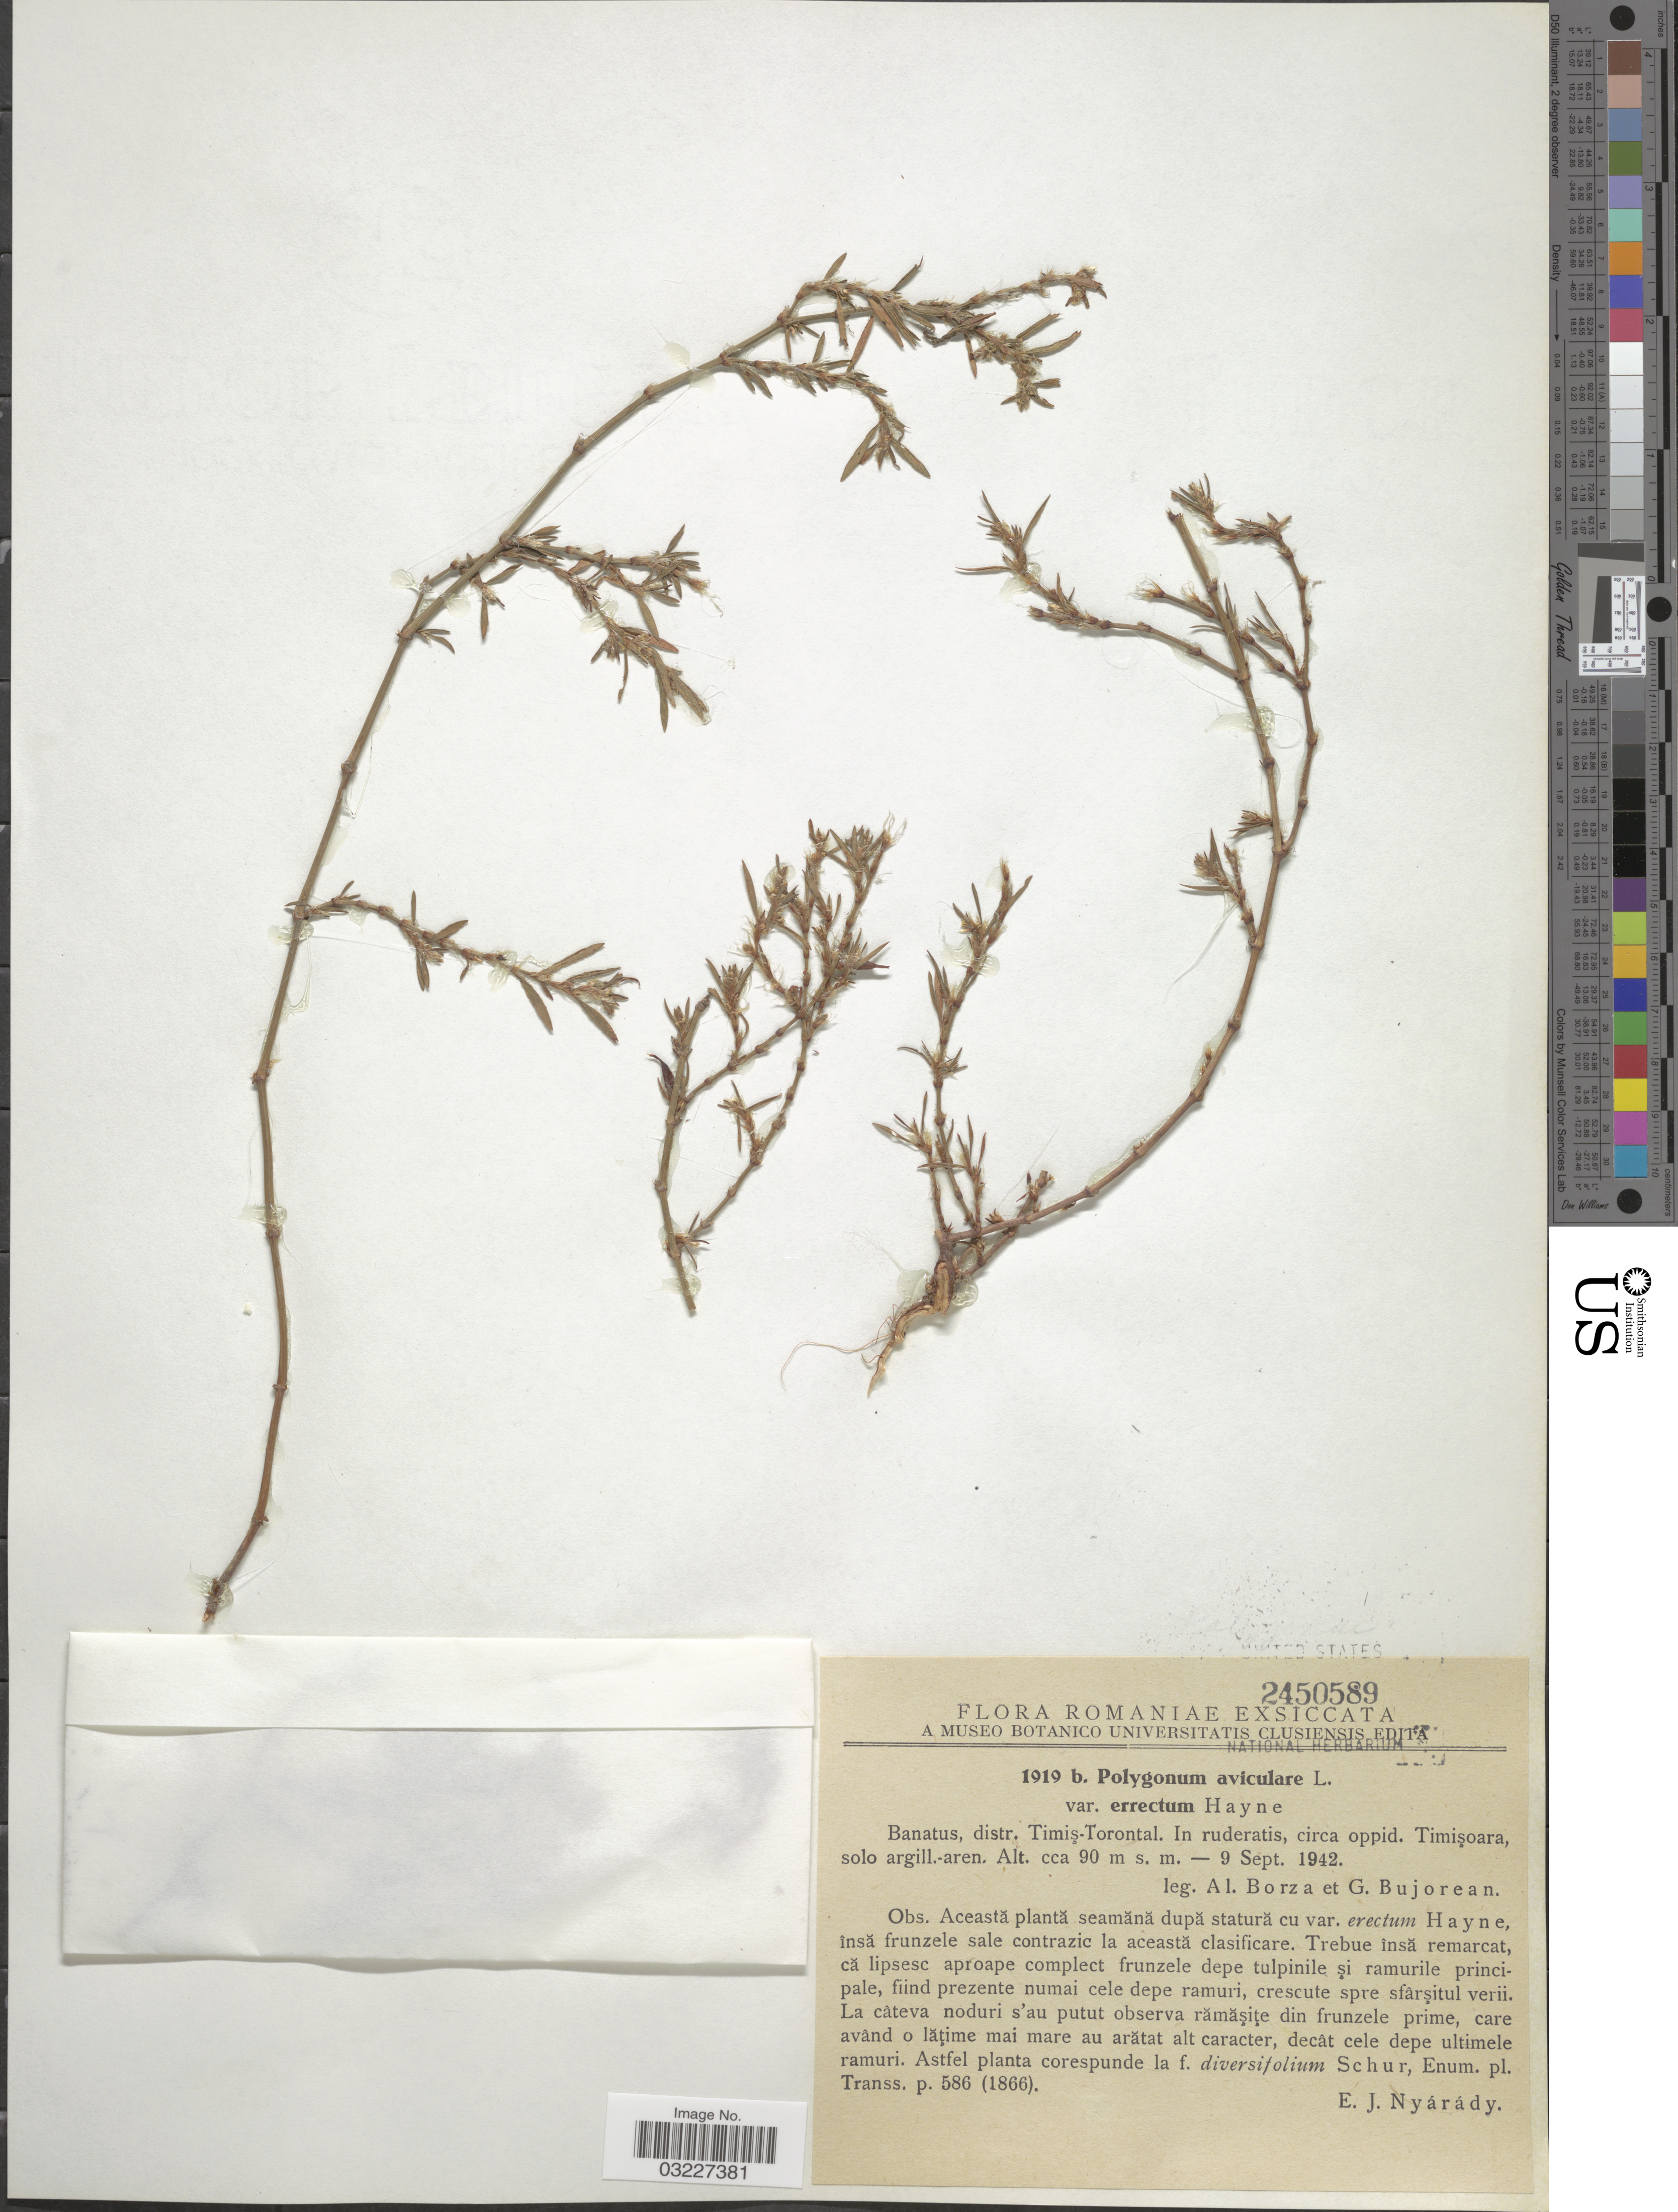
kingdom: Plantae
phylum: Tracheophyta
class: Magnoliopsida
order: Caryophyllales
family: Polygonaceae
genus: Polygonum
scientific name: Polygonum aviculare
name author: L.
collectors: A. Borza & G. Bujorean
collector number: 1919b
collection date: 1942-09-09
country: Romania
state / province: Timis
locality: Banatus, distr. Timiş-Torontal. In ruderatis, circa oppid. Timişoara, solo argill.-aren.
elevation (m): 90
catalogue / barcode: US 2450589